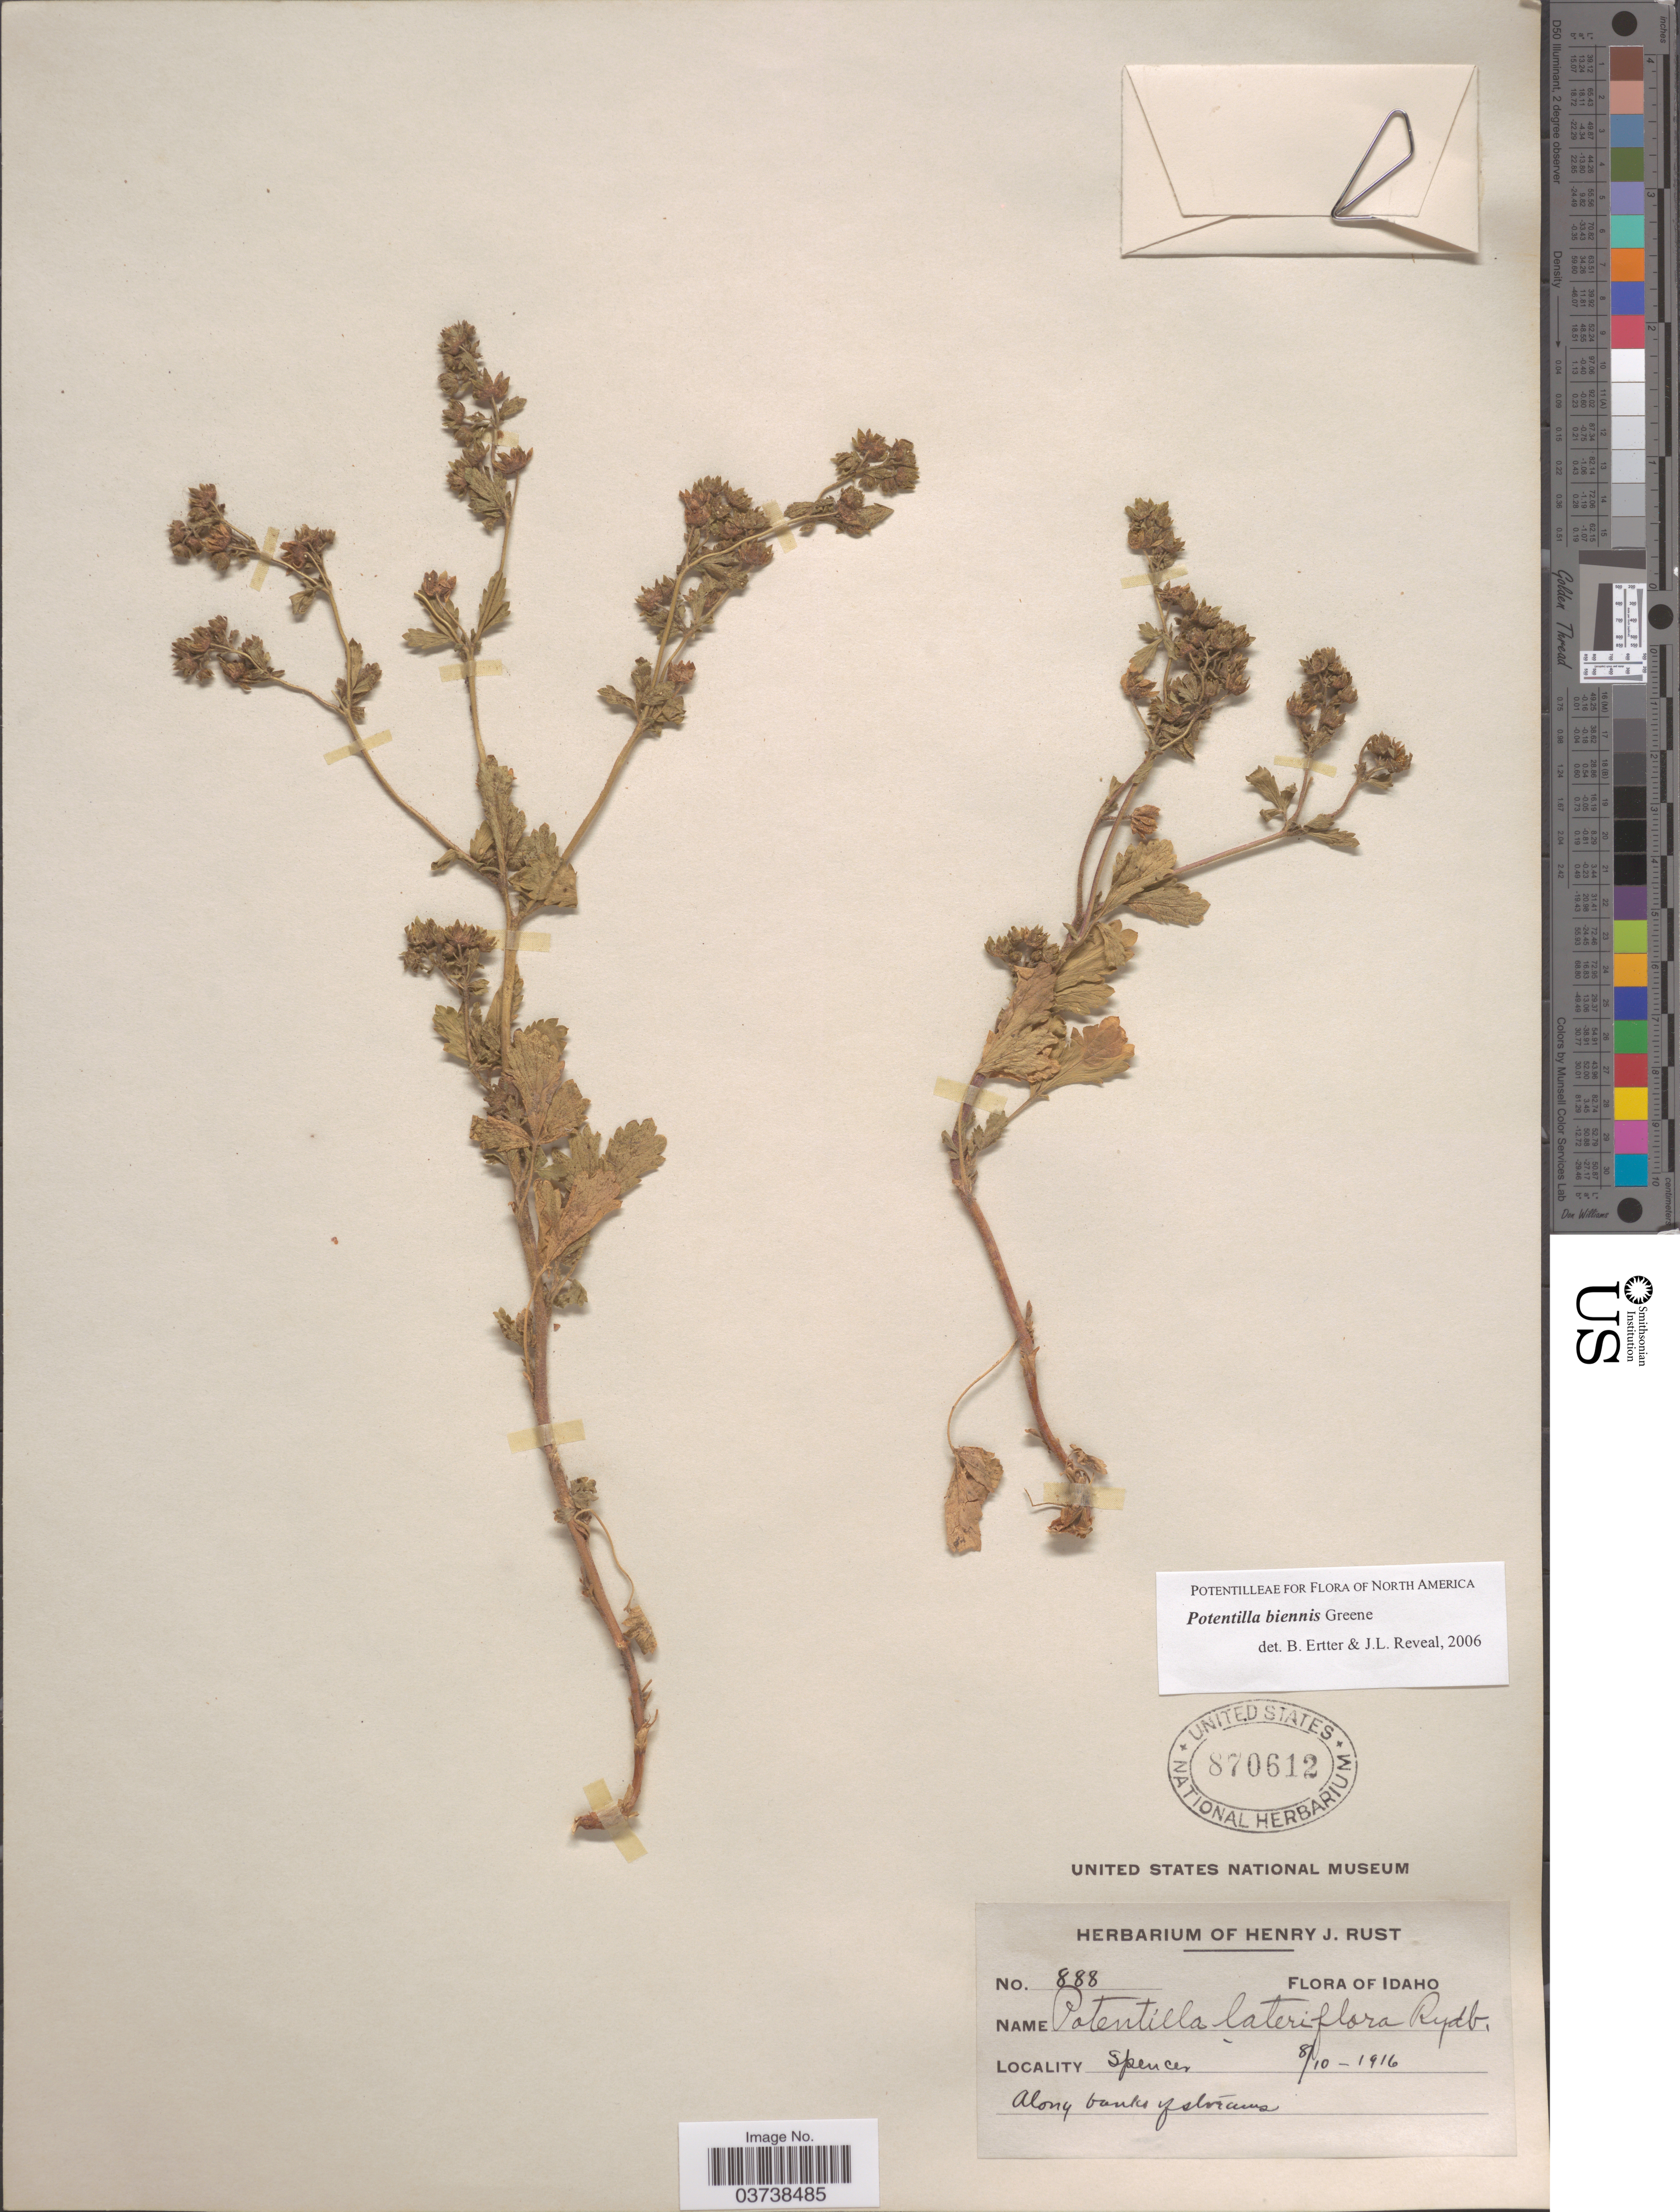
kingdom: Plantae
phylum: Tracheophyta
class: Magnoliopsida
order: Rosales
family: Rosaceae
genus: Potentilla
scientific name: Potentilla biennis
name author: Greene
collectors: ex herb. Henry J. Rust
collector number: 888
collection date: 1916-08-10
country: United States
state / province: Idaho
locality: Spencer.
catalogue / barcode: US 870612